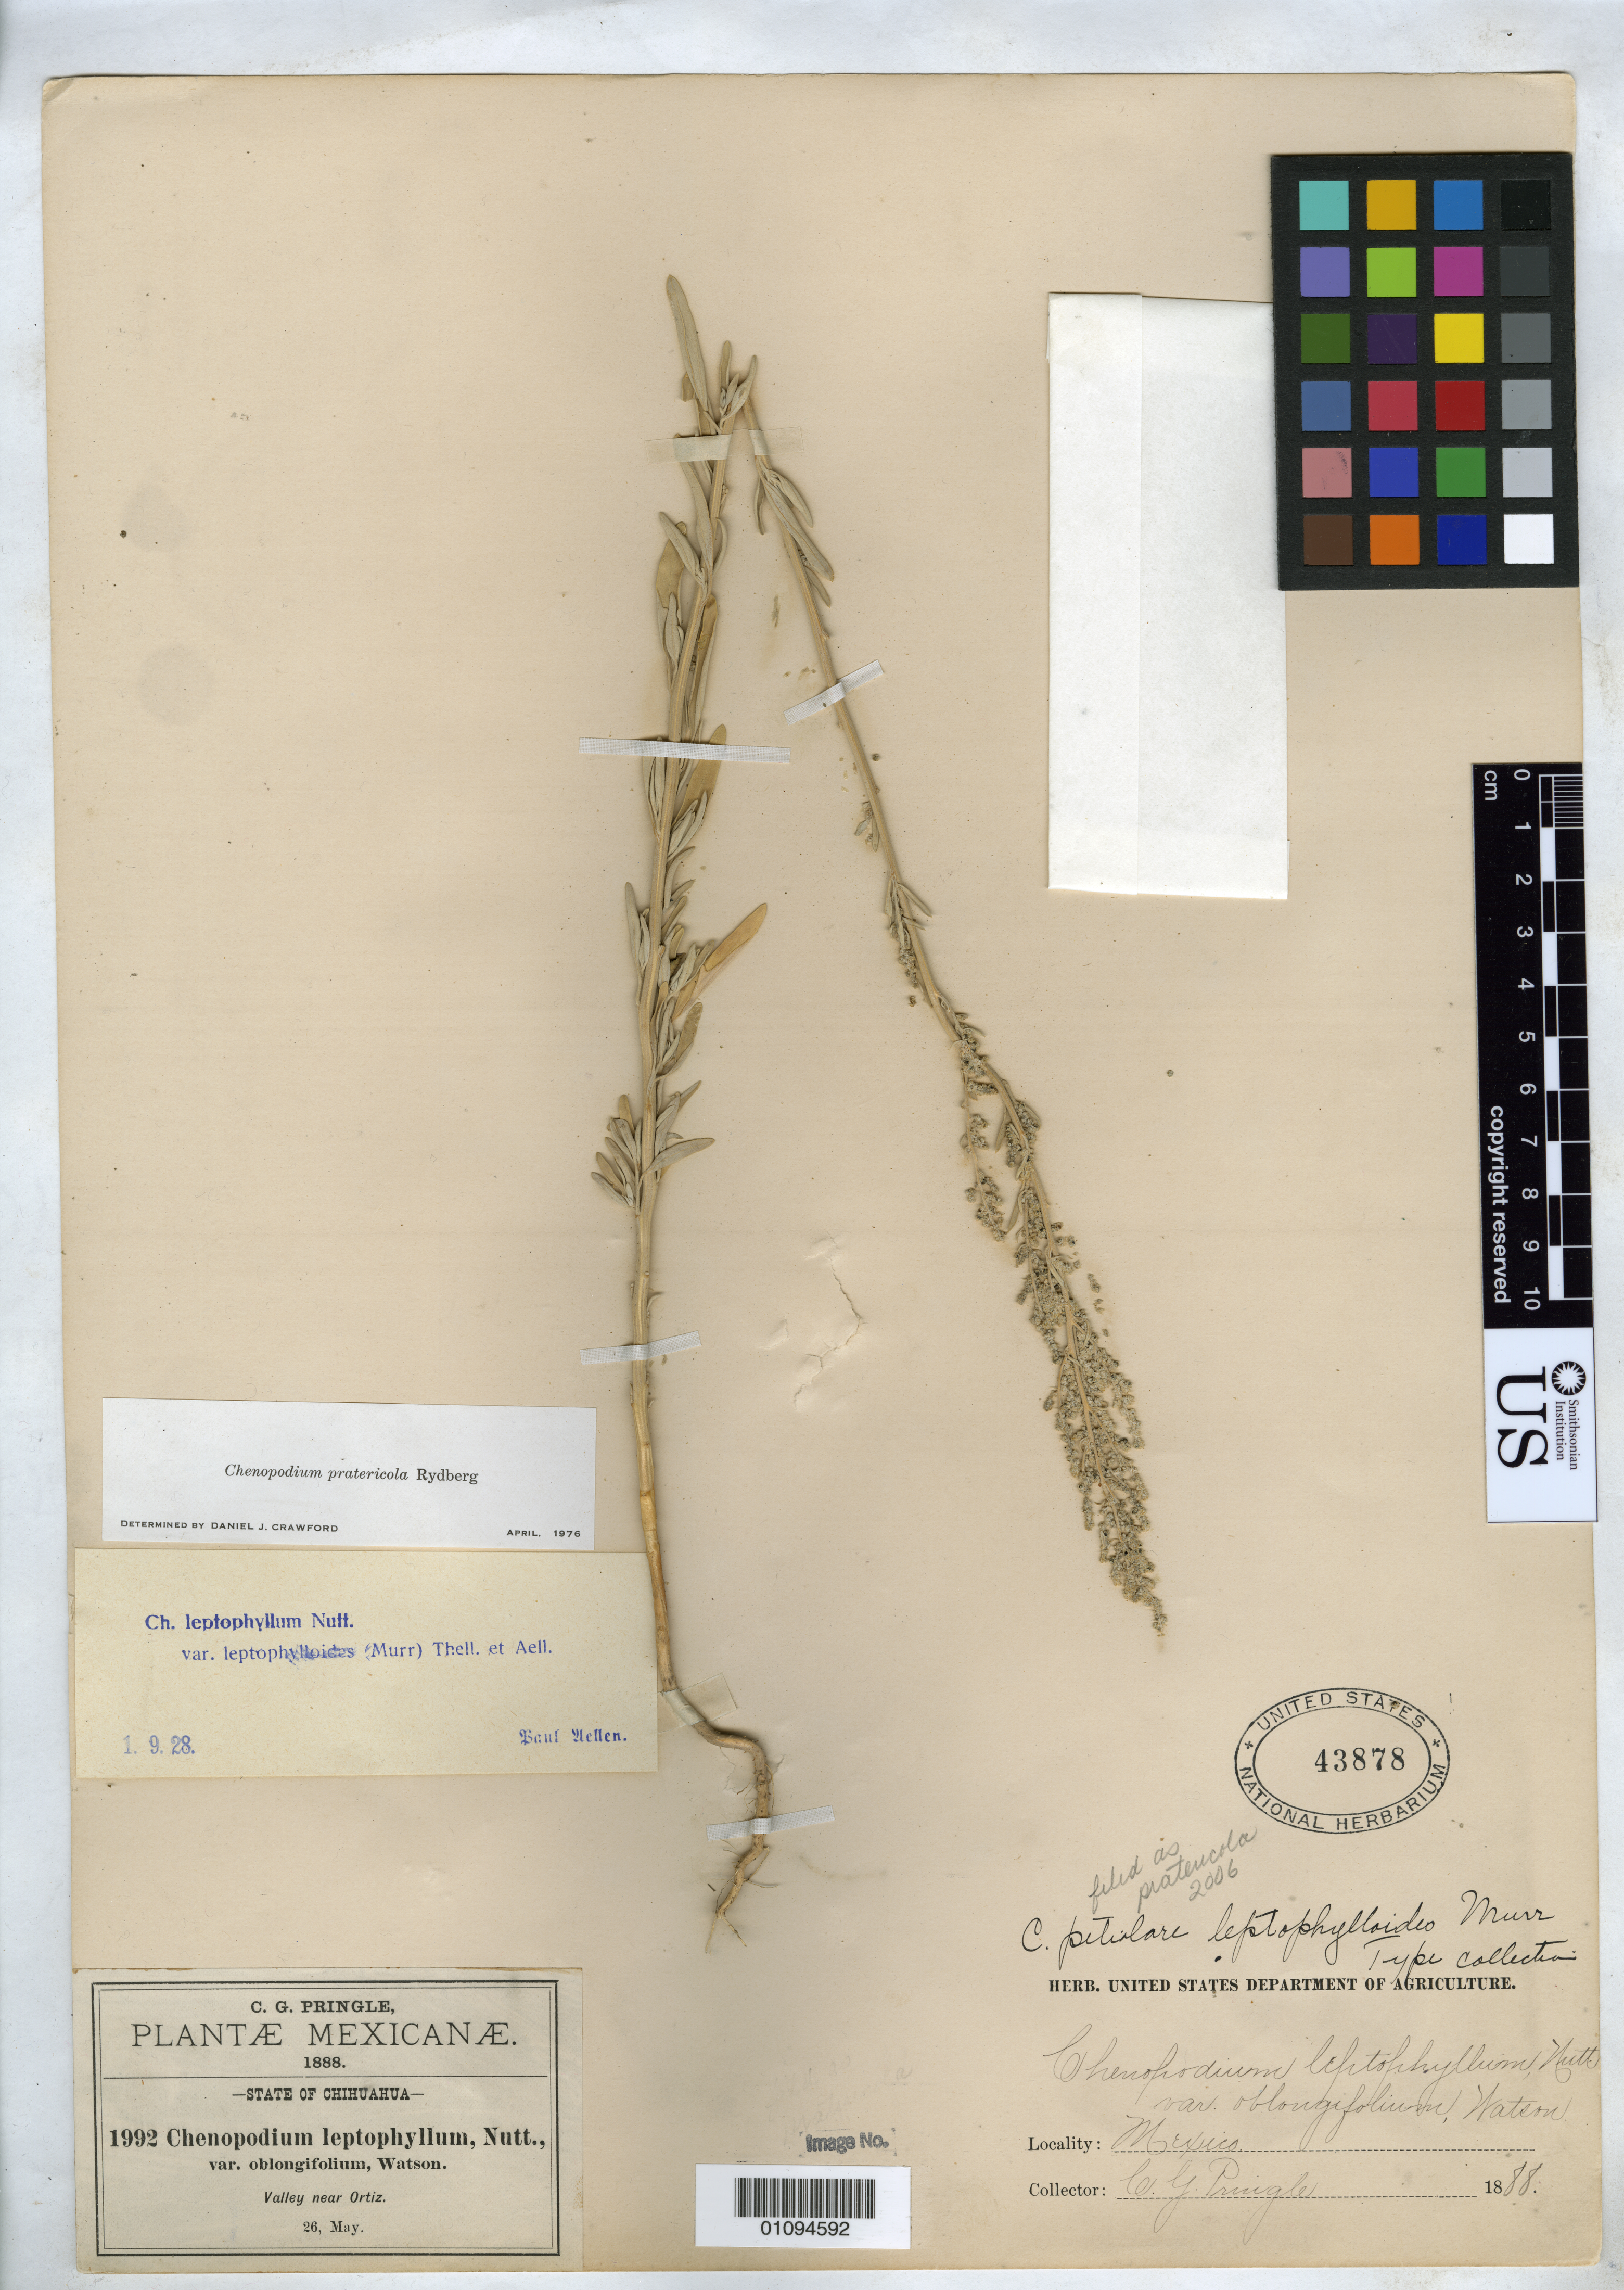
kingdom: Plantae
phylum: Tracheophyta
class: Magnoliopsida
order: Caryophyllales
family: Amaranthaceae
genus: Chenopodium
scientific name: Chenopodium petiolare var. leptophylloides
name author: Murr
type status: Isotype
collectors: C. G. Pringle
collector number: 1992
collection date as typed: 26 May 1888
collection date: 1888-05-26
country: Mexico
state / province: Chihuahua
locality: Valley near Ortiz.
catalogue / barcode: US 43878